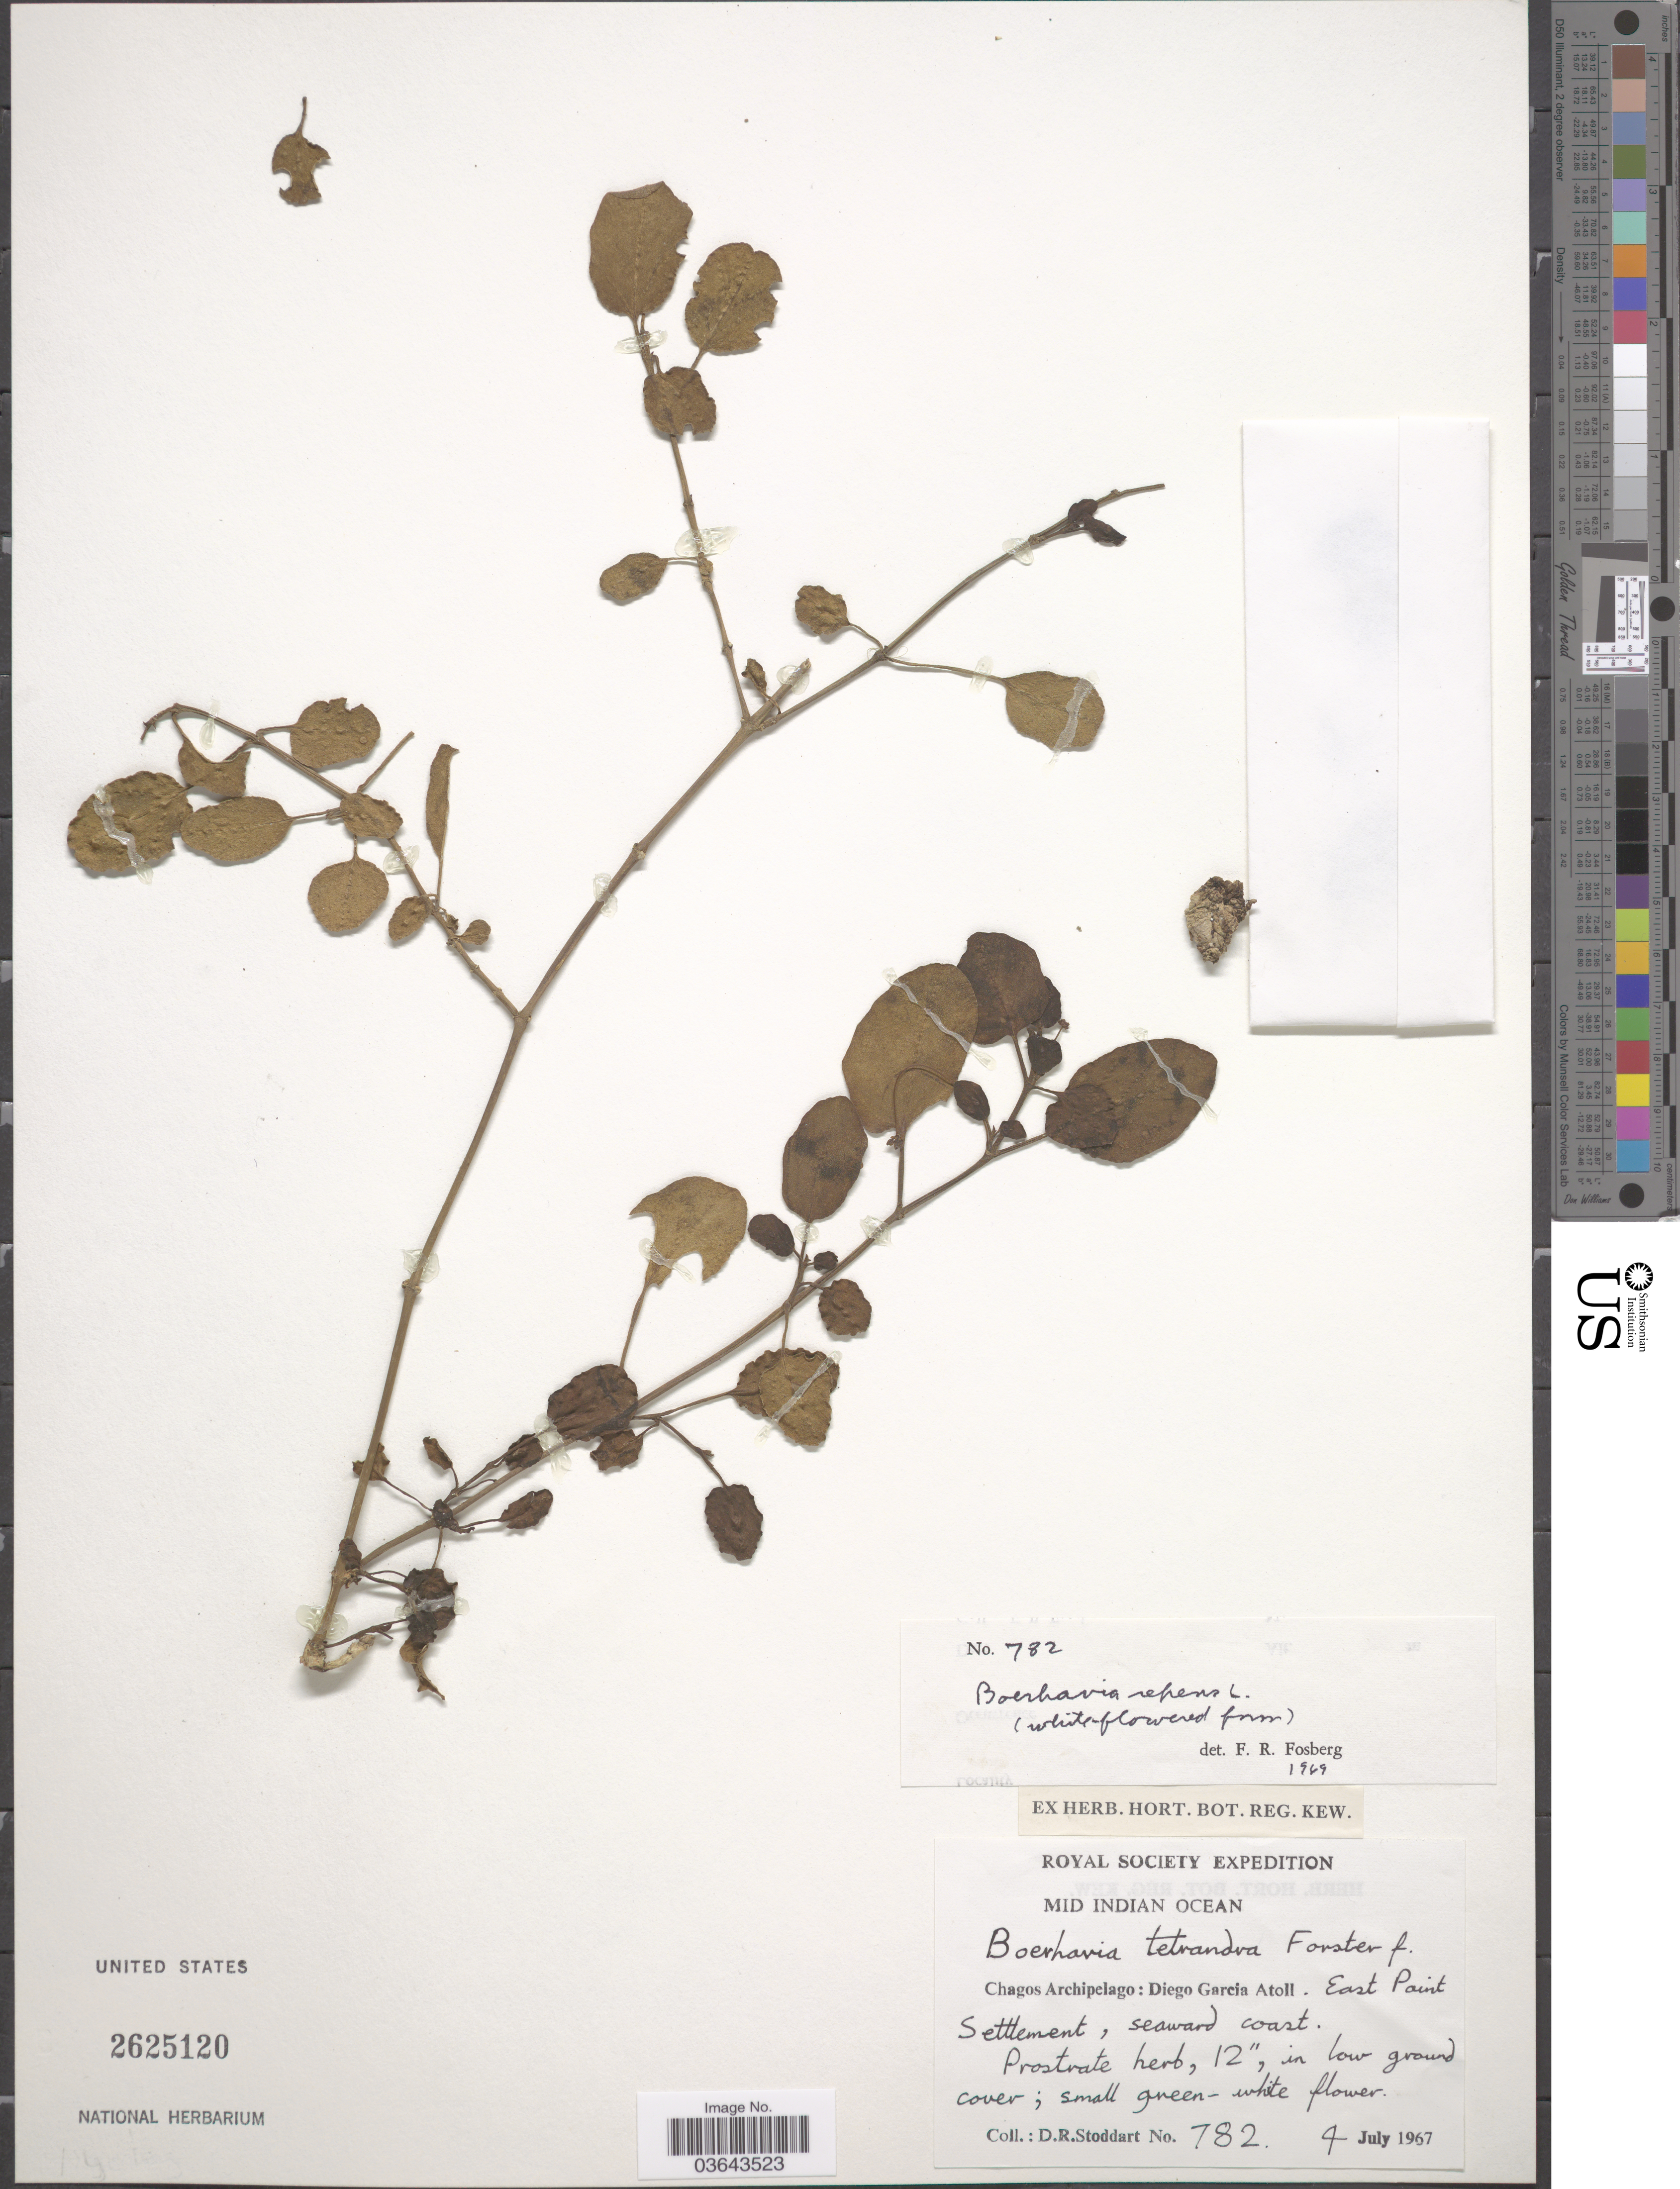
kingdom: Plantae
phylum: Tracheophyta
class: Magnoliopsida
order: Caryophyllales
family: Nyctaginaceae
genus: Boerhavia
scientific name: Boerhavia repens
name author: L.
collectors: D. R. Stoddart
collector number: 782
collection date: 1967-07-04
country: British Indian Ocean Territory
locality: Mid Indian Ocean. Diego Garcia Atoll. East Point Settlement, seaward coast.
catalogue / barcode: US 2625120